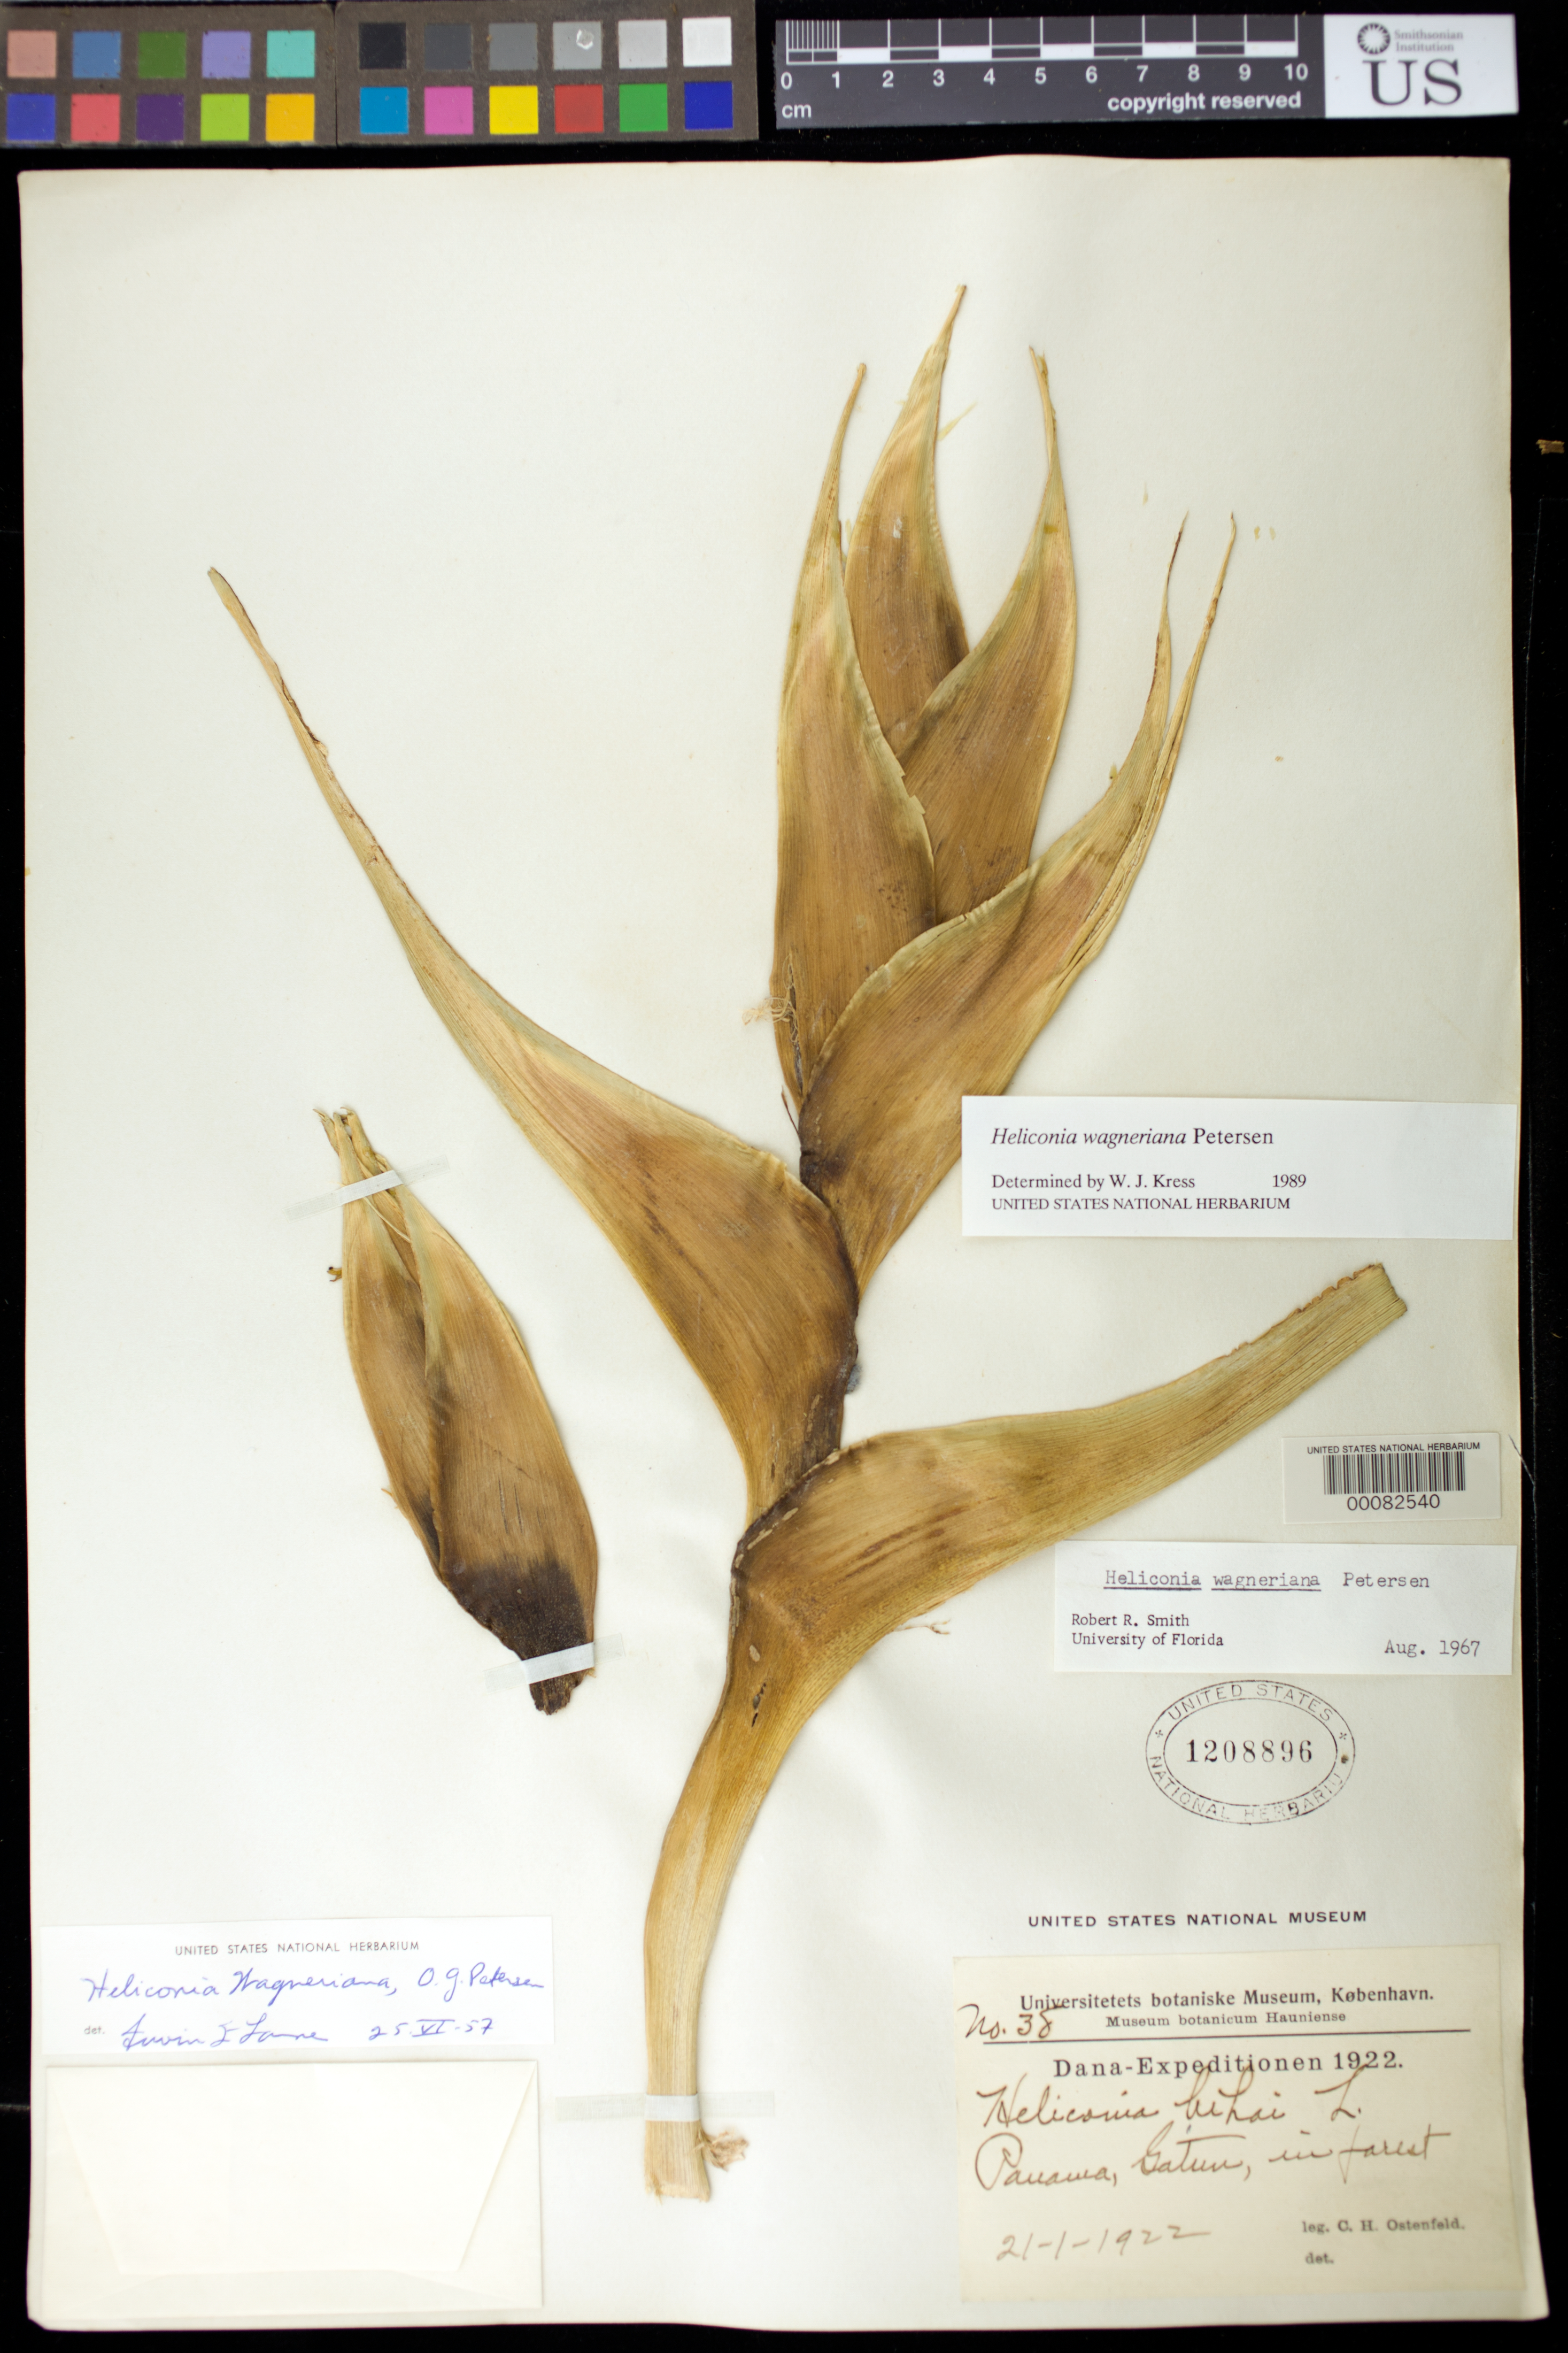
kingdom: Plantae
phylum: Tracheophyta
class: Liliopsida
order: Zingiberales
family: Heliconiaceae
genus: Heliconia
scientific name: Heliconia wagneriana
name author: Petersen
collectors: C. E. H. Ostenfeld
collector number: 38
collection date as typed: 21 Jan 1922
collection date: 1922-01-21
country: Panama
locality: Gatun, in forest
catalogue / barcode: US 1208896